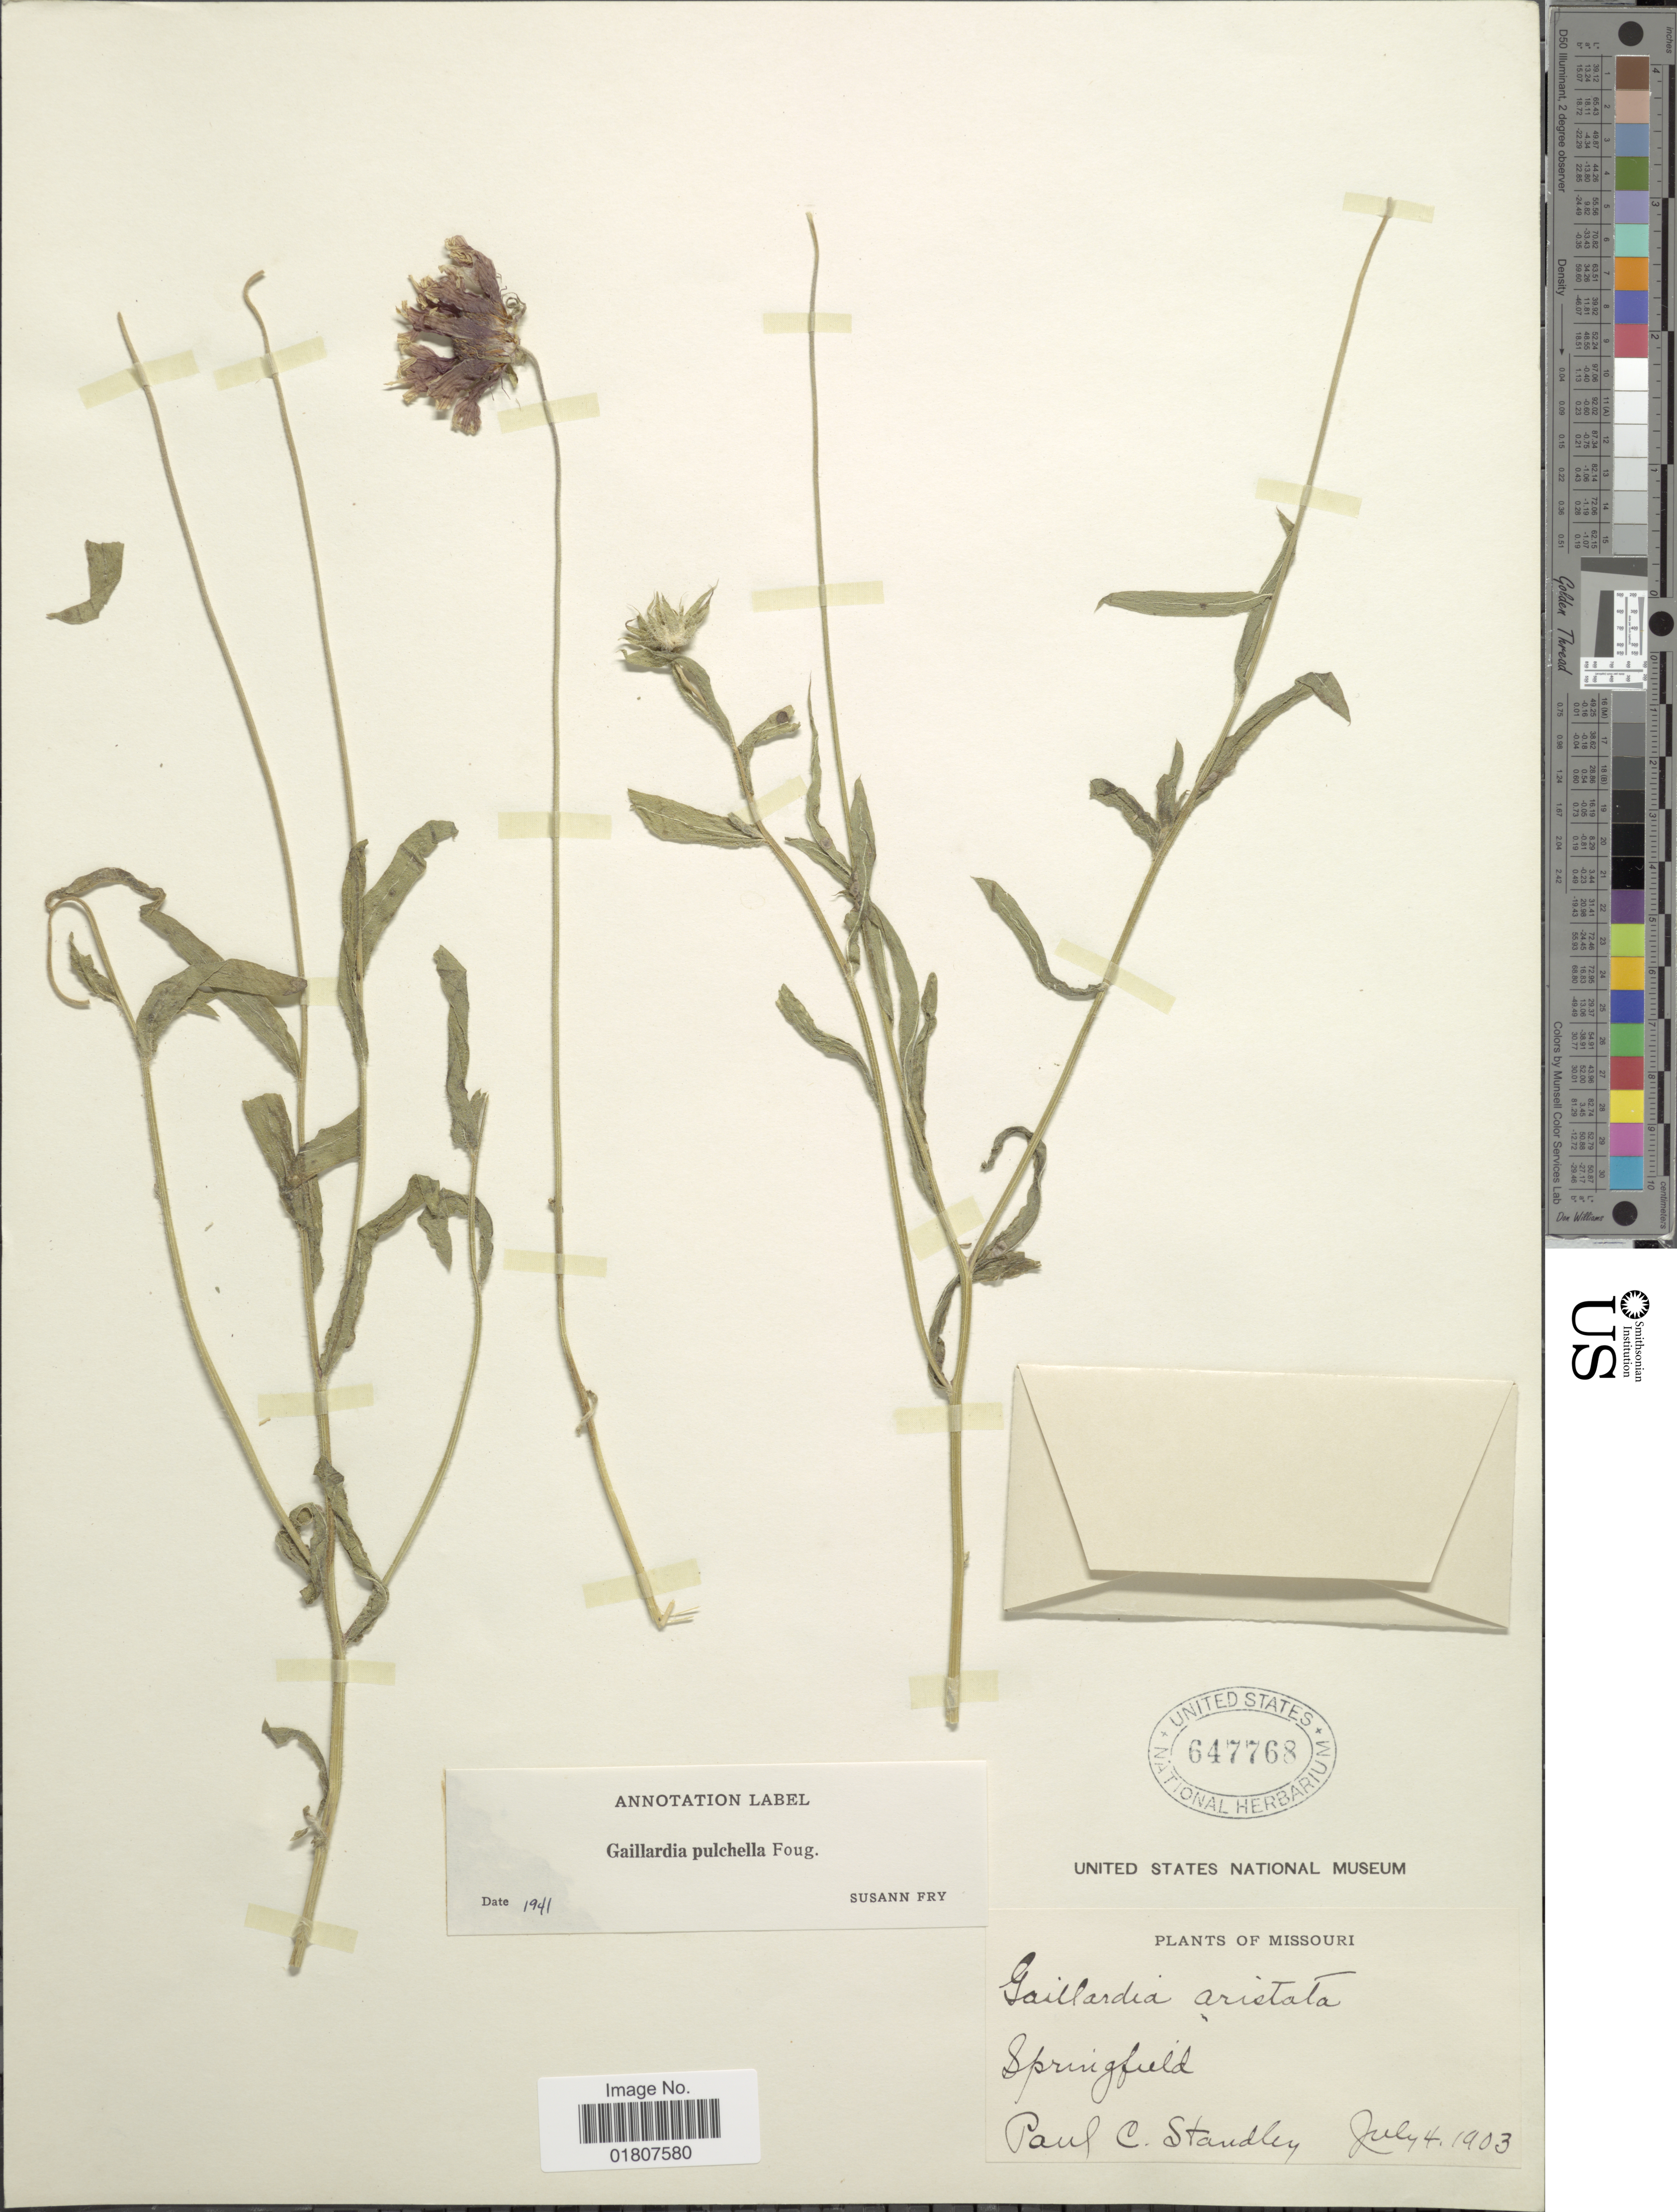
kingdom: Plantae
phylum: Tracheophyta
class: Magnoliopsida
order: Asterales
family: Asteraceae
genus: Gaillardia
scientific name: Gaillardia pulchella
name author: Foug.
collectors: P. C. Standley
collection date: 1903-07-04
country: United States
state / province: Missouri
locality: Springfield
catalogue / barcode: US 647768